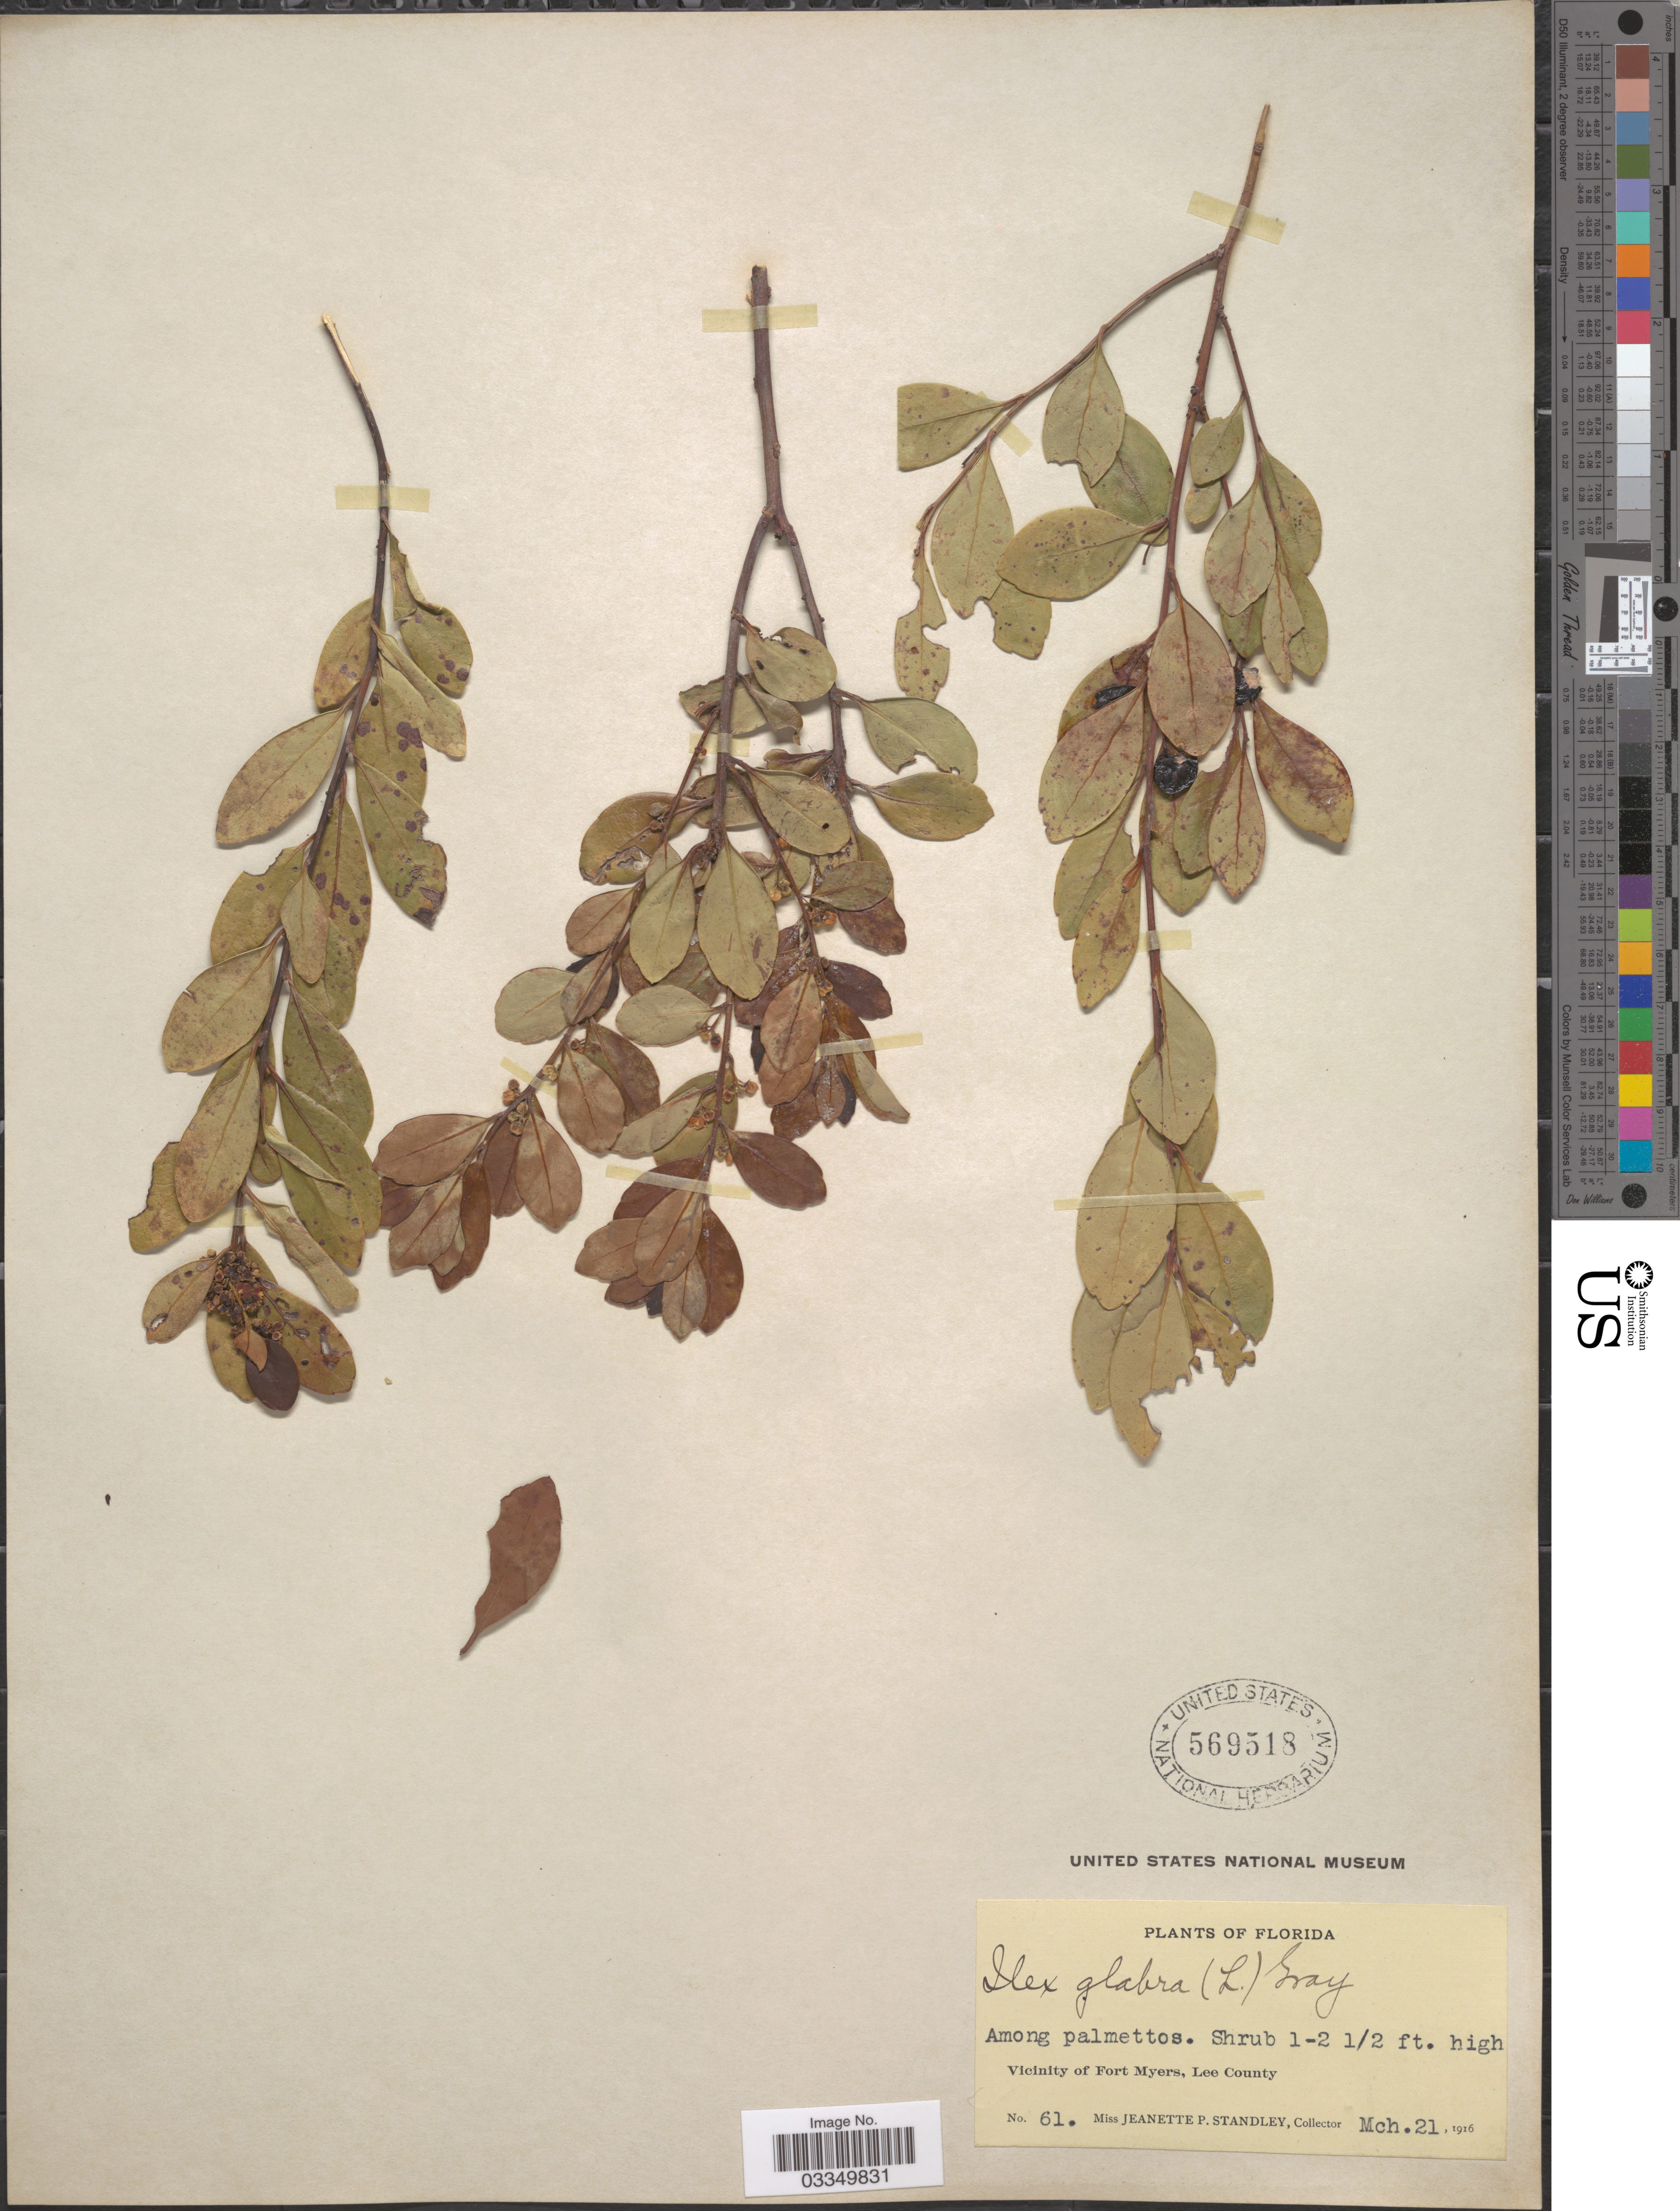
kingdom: Plantae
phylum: Tracheophyta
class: Magnoliopsida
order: Aquifoliales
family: Aquifoliaceae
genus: Ilex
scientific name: Ilex glabra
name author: (L.) A. Gray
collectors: J. P. Standley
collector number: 61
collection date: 1916-03-21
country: United States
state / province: Florida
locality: Vicinity of Fort Myers, Lee County.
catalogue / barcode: US 569518